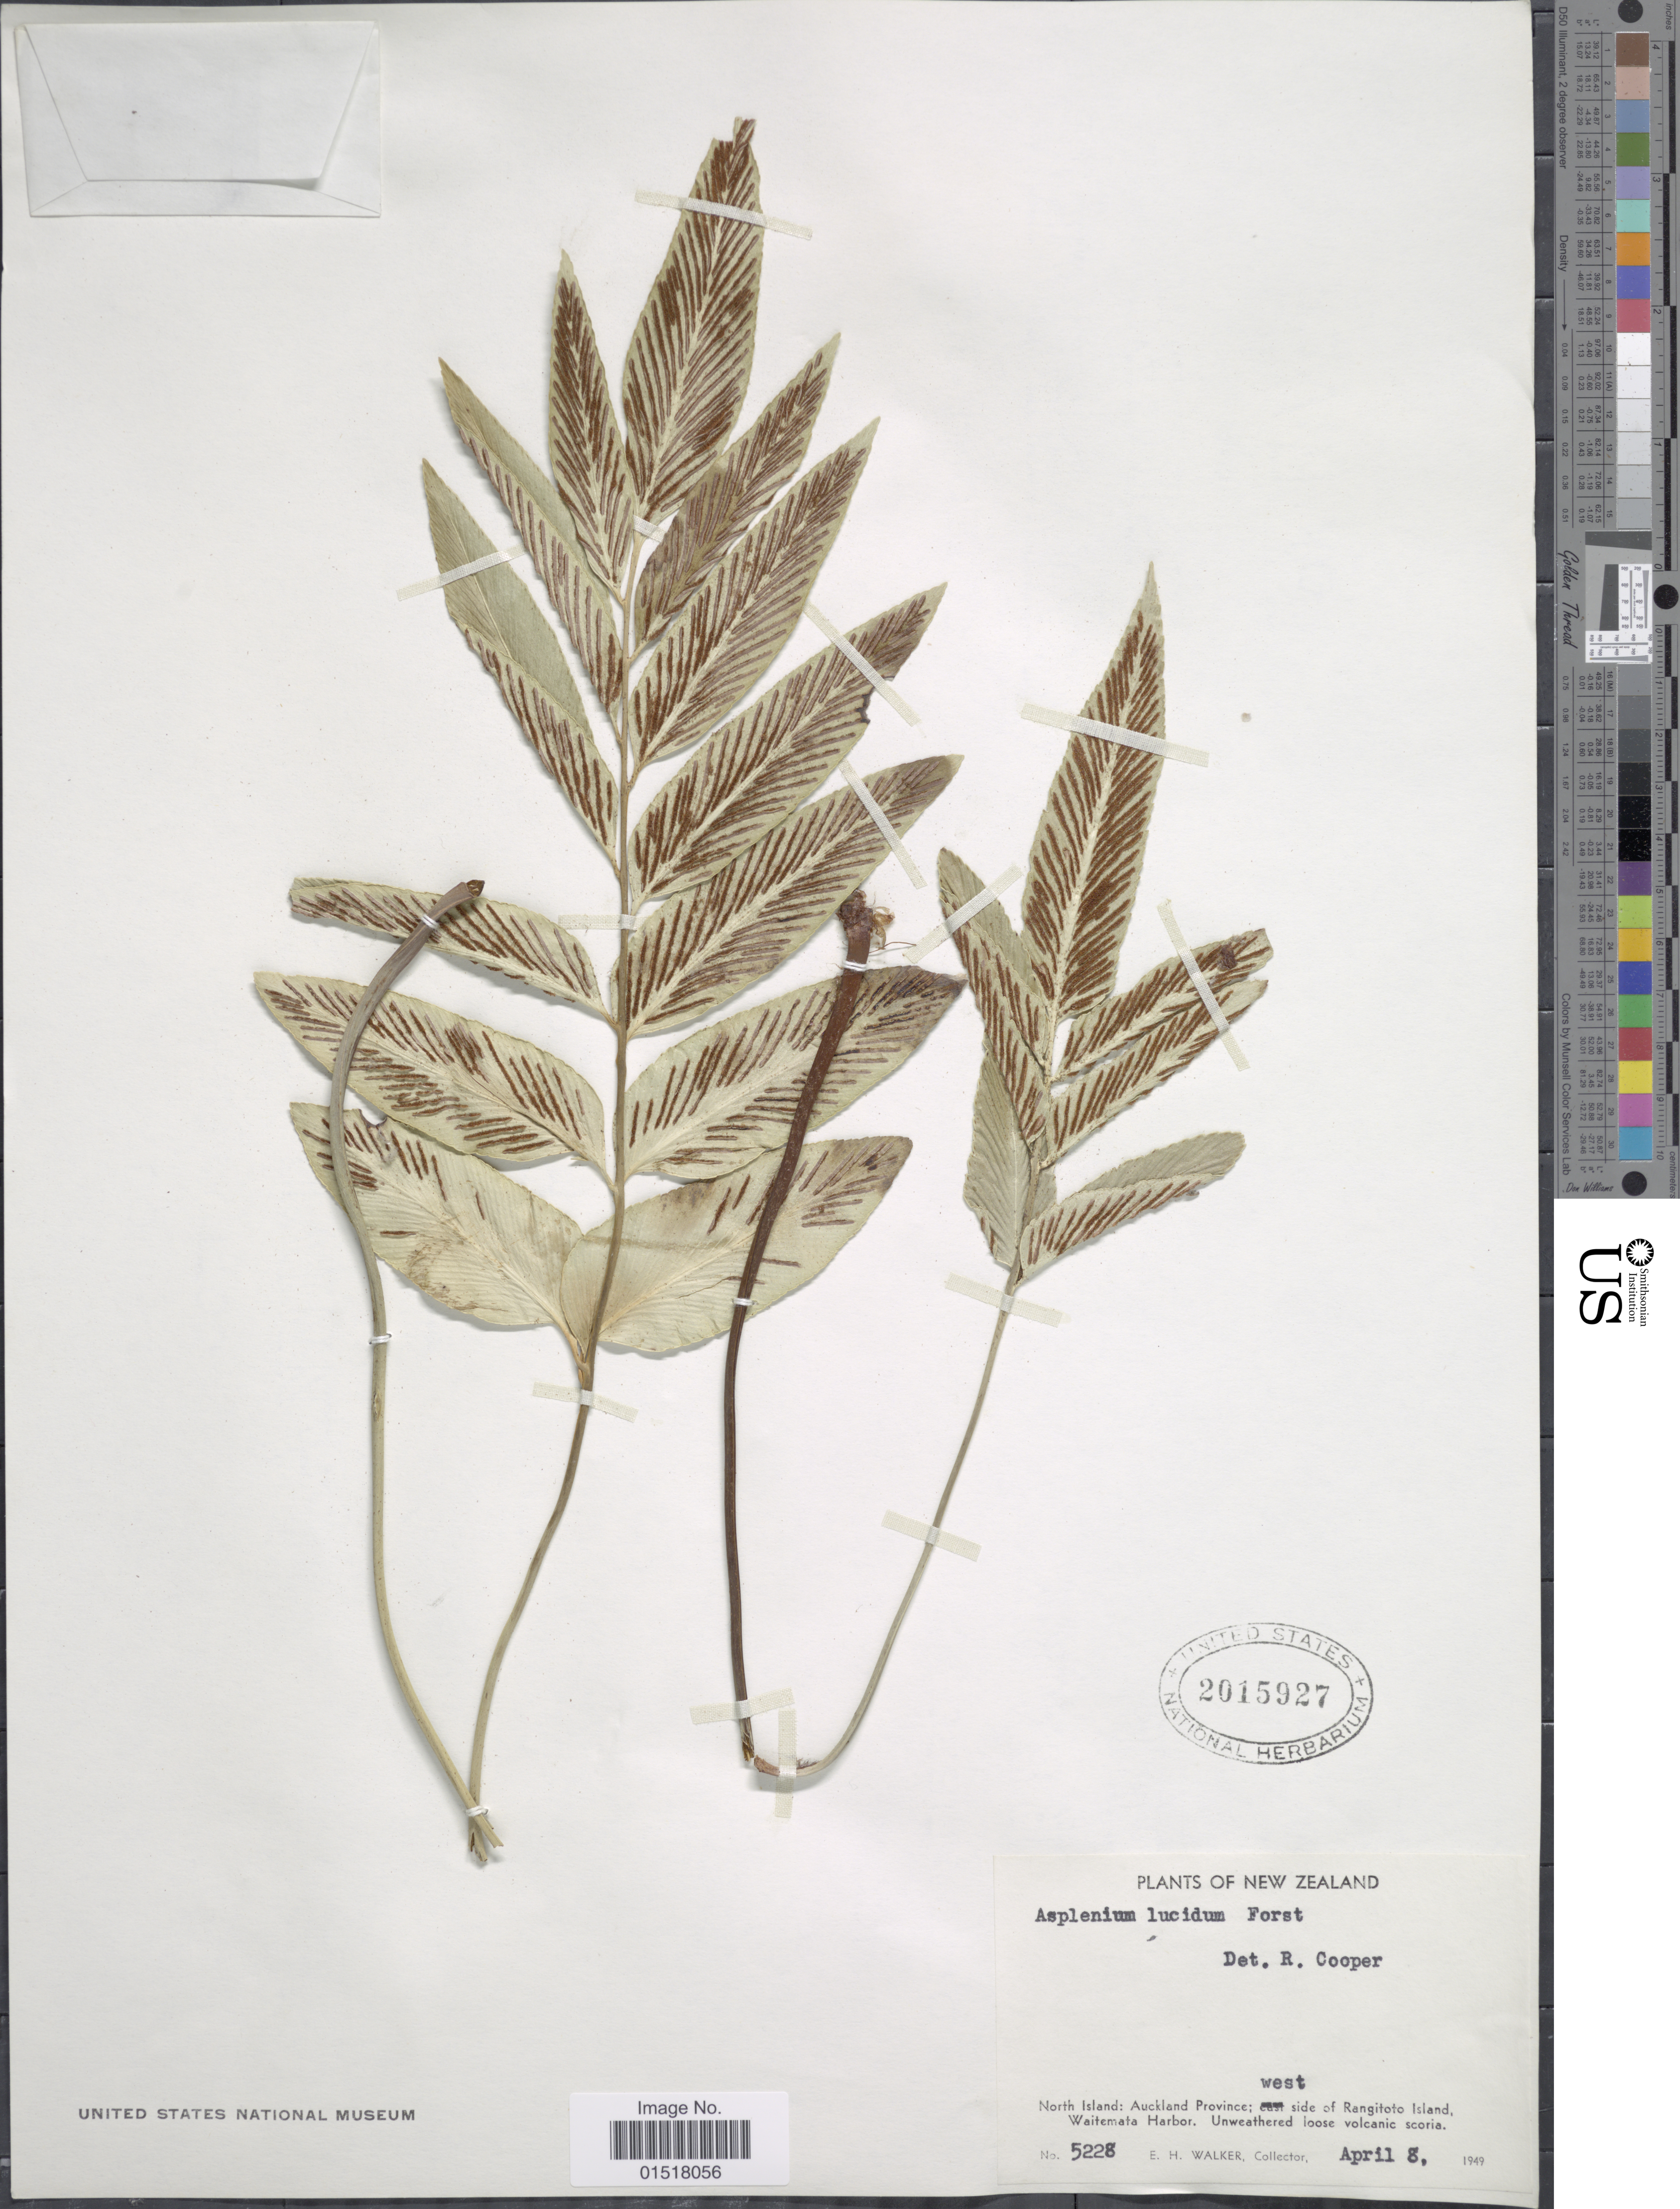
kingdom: Plantae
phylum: Tracheophyta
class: Polypodiopsida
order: Polypodiales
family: Aspleniaceae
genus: Asplenium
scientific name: Asplenium oblongifolium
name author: Colenso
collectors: E. H. Walker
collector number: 5228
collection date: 1949-04-08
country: New Zealand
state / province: Auckland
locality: North Island: Auckland Province; west side of Rangitoto Island, Waitemata Harbor.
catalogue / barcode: US 2015927